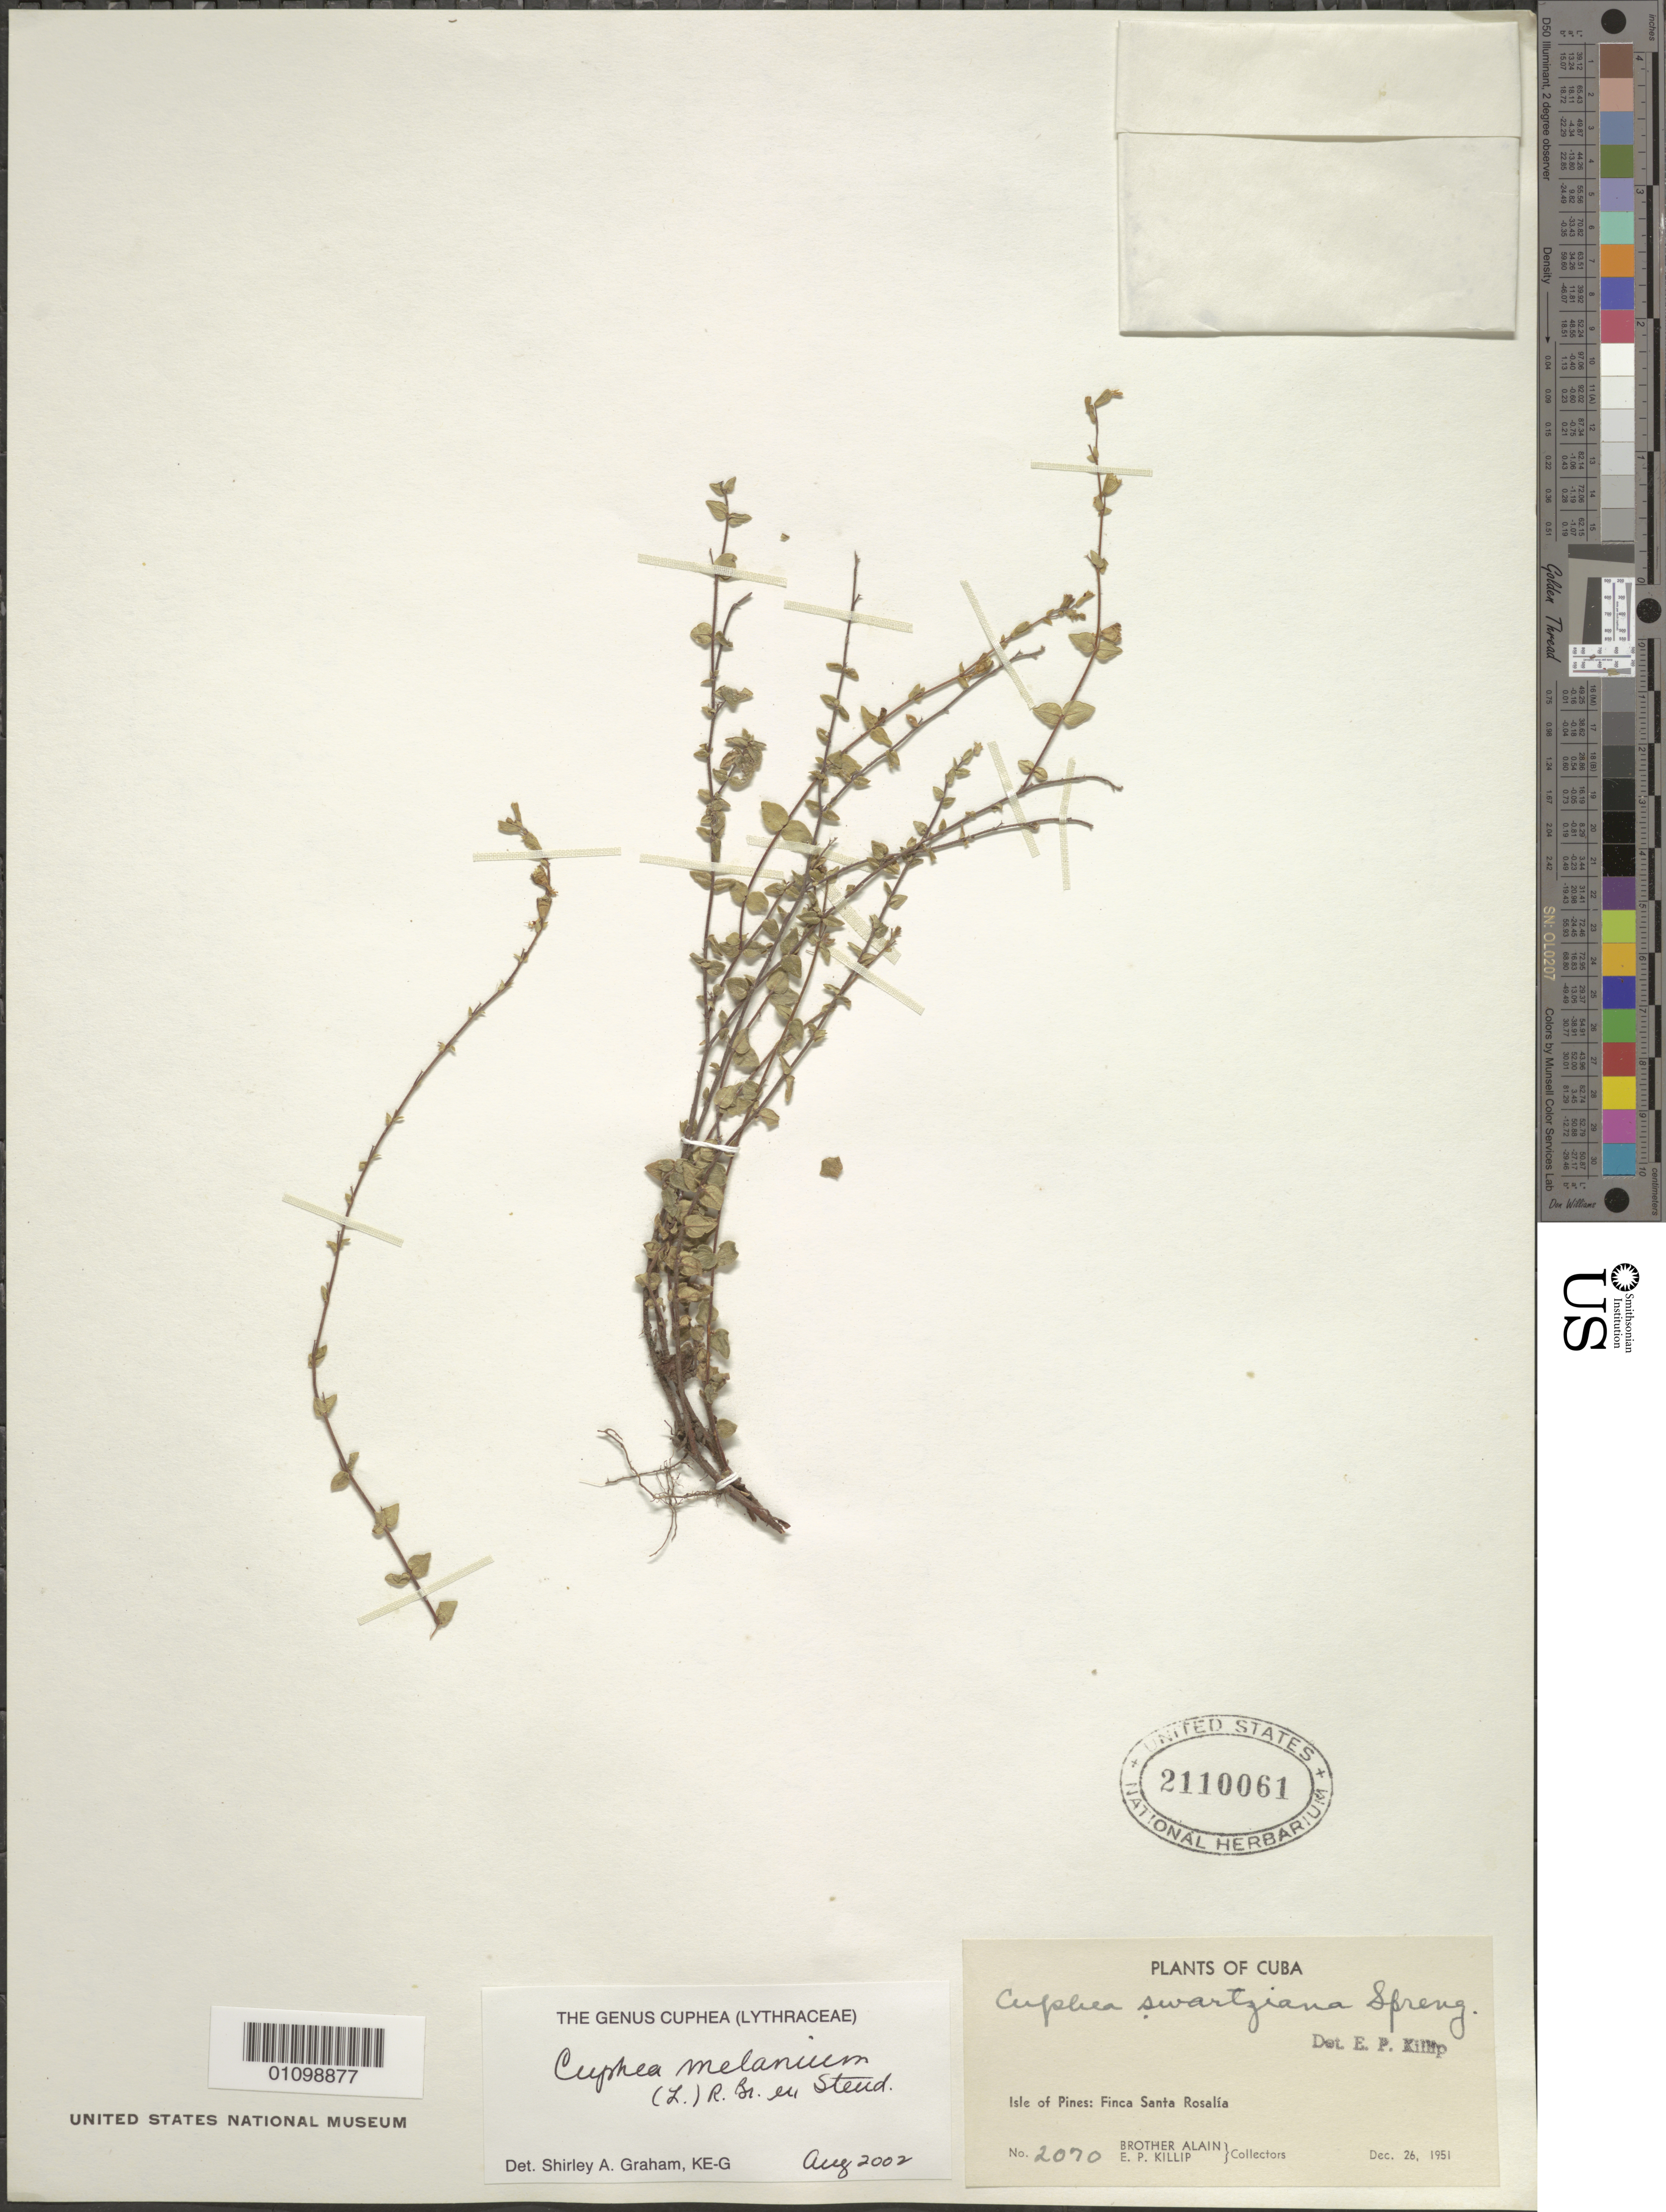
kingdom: Plantae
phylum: Tracheophyta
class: Magnoliopsida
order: Myrtales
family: Lythraceae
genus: Cuphea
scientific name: Cuphea melanium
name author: (L.) Cramer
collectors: A. H. Liogier & E. P. Killip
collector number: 2070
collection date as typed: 26 Dec 1951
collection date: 1951-12-26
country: Cuba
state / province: Isla de la Juventud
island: Isla de la Juventud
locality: Isle of Pines, Finca Santa Rosalia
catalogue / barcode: US 2110061